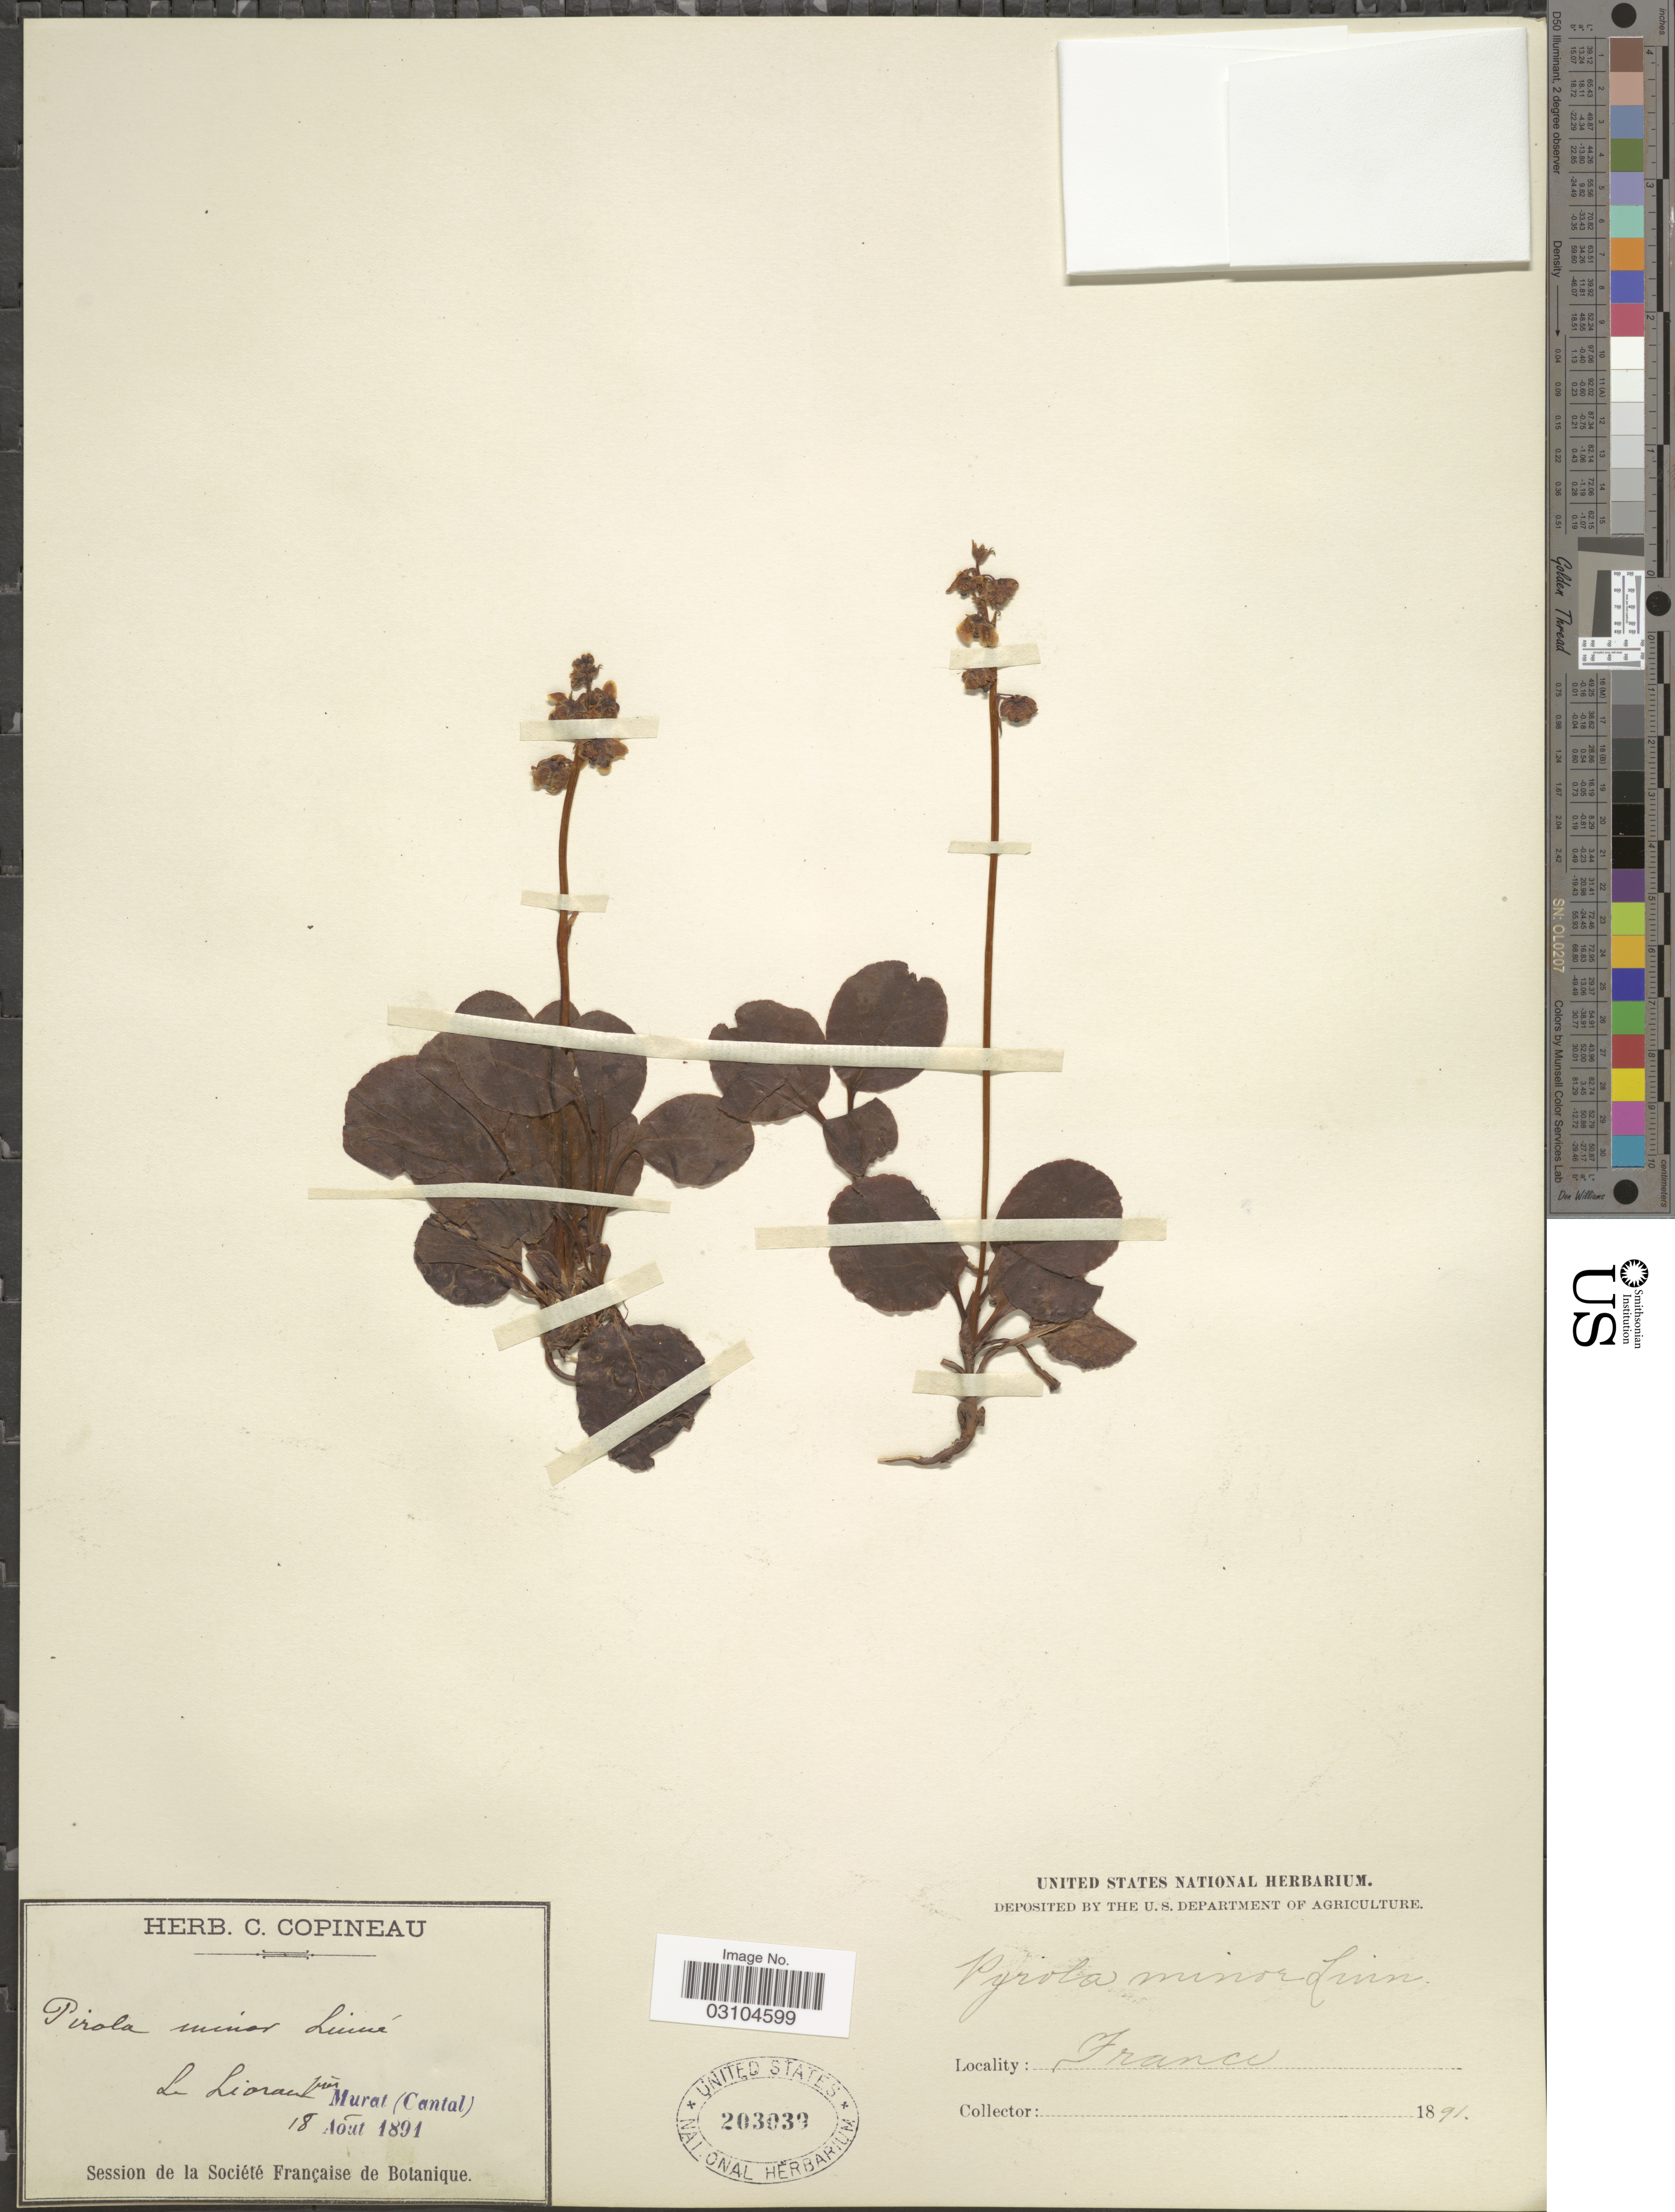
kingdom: Plantae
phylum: Tracheophyta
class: Magnoliopsida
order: Ericales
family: Ericaceae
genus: Pyrola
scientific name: Pyrola minor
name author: L.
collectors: ex herb. C. Copineau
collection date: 1891-08-18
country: France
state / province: Auvergne-Rhône-Alpes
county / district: Cantal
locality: Le Lioran près Murat (Cantal).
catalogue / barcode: US 203039